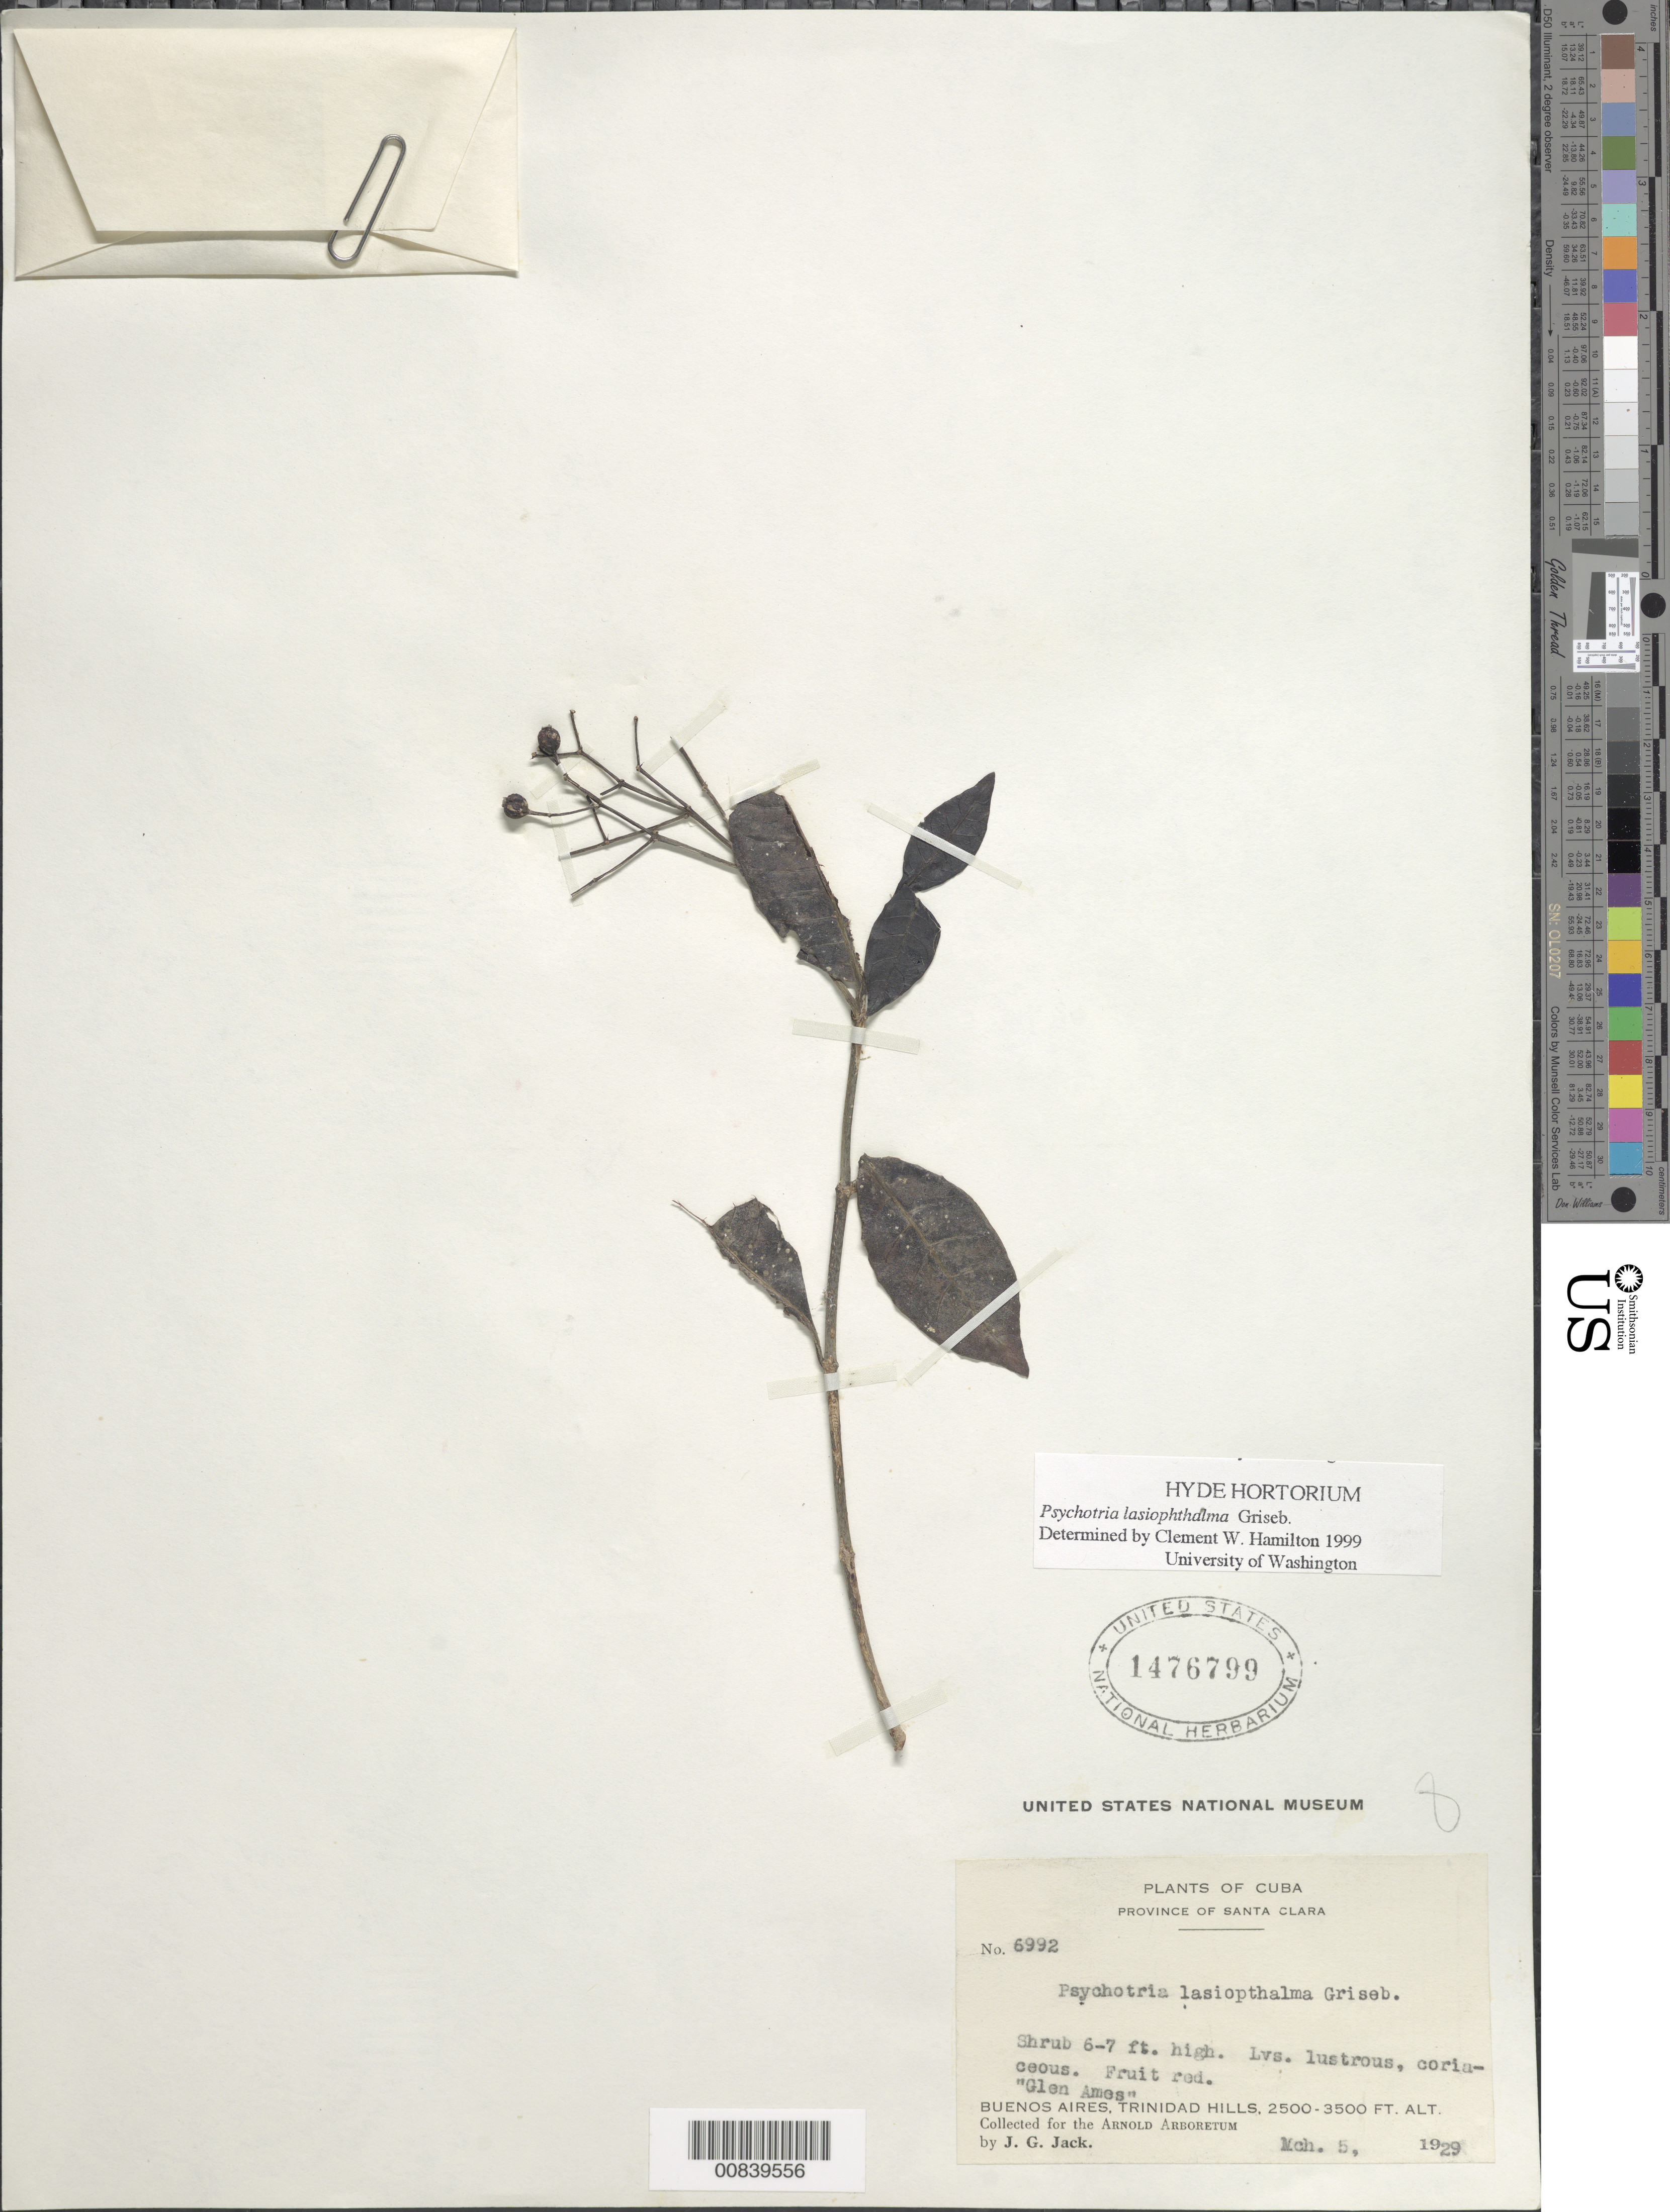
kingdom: Plantae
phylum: Tracheophyta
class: Magnoliopsida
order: Gentianales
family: Rubiaceae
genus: Psychotria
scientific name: Psychotria lasiophthalma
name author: Griseb.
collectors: J. G. Jack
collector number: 6992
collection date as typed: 05 Mar 1929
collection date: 1929-03-05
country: Cuba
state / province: Las Villas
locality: Buenos Aires, Trinidad Hills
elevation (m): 762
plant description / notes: Common name: Glen Ames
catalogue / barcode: US 1476799